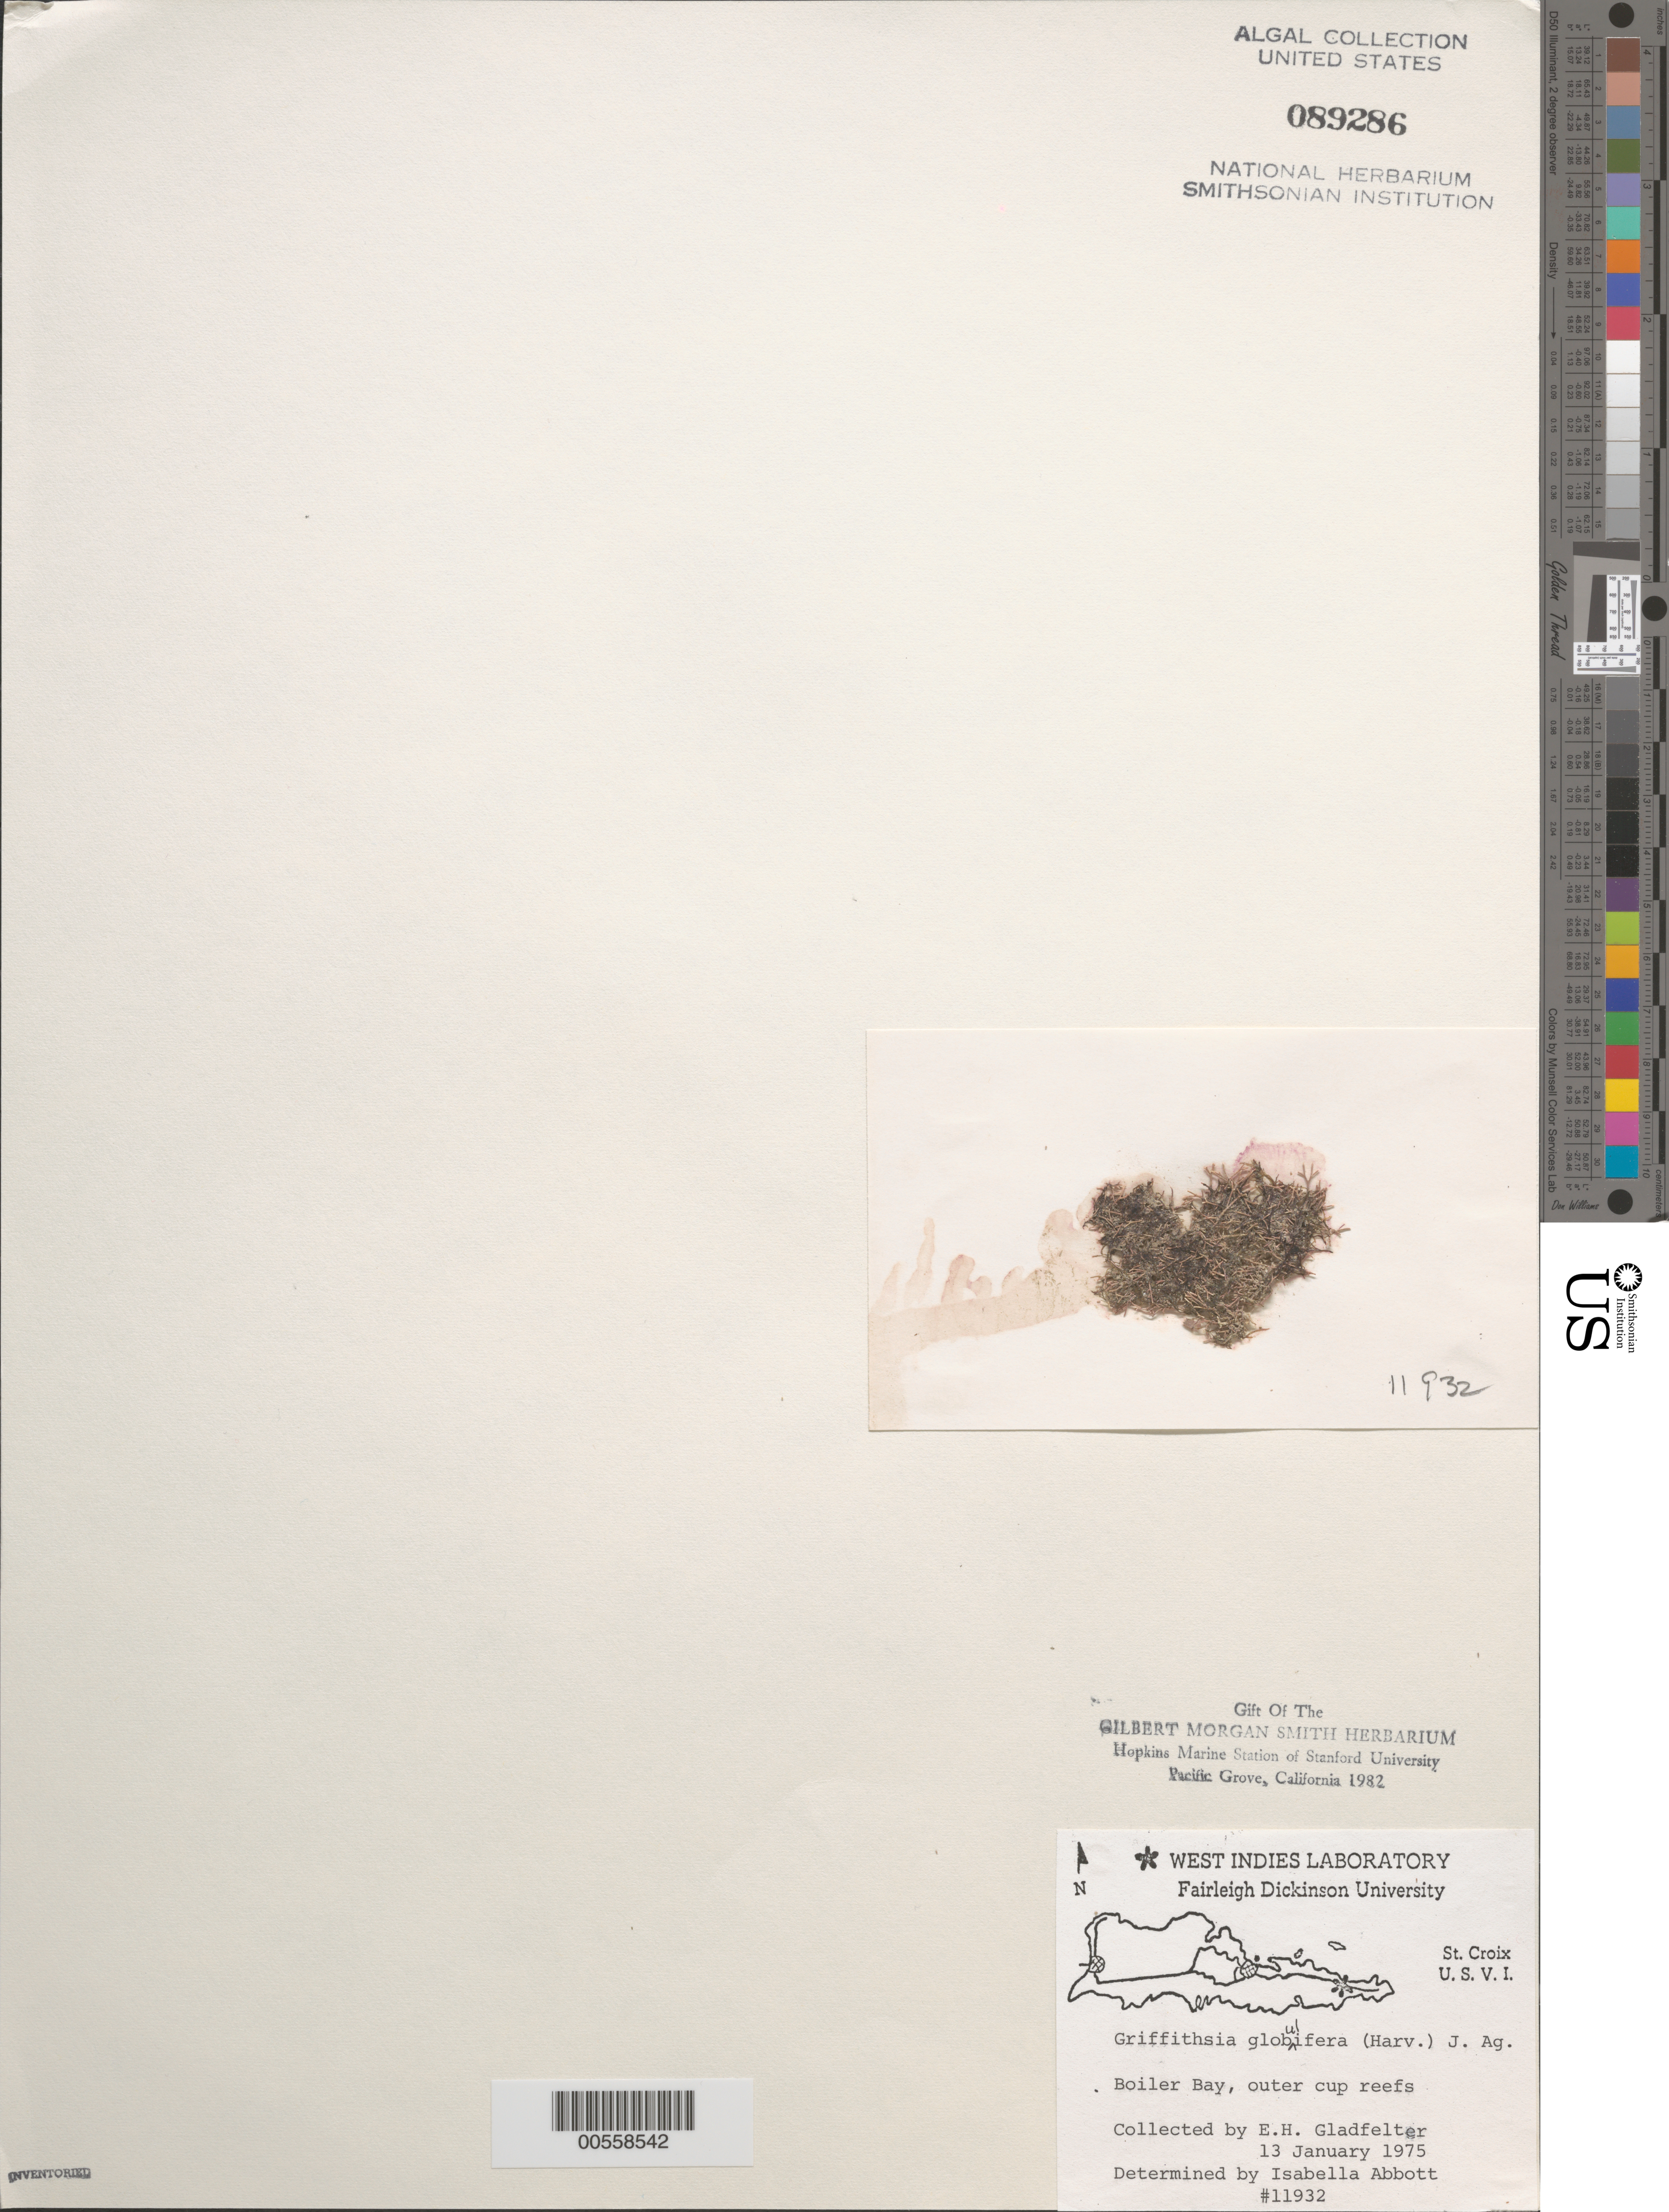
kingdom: Plantae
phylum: Rhodophyta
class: Florideophyceae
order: Ceramiales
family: Wrangeliaceae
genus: Griffithsia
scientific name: Griffithsia globulifera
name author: Harv. ex Kütz.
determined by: Abbott, Isabella A.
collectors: E. Gladfelter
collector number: IAA 11932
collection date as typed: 13 Jan 1975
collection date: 1975-01-13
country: U.S. Virgin Islands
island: St. Croix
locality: Boiler Bay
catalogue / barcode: US 89286